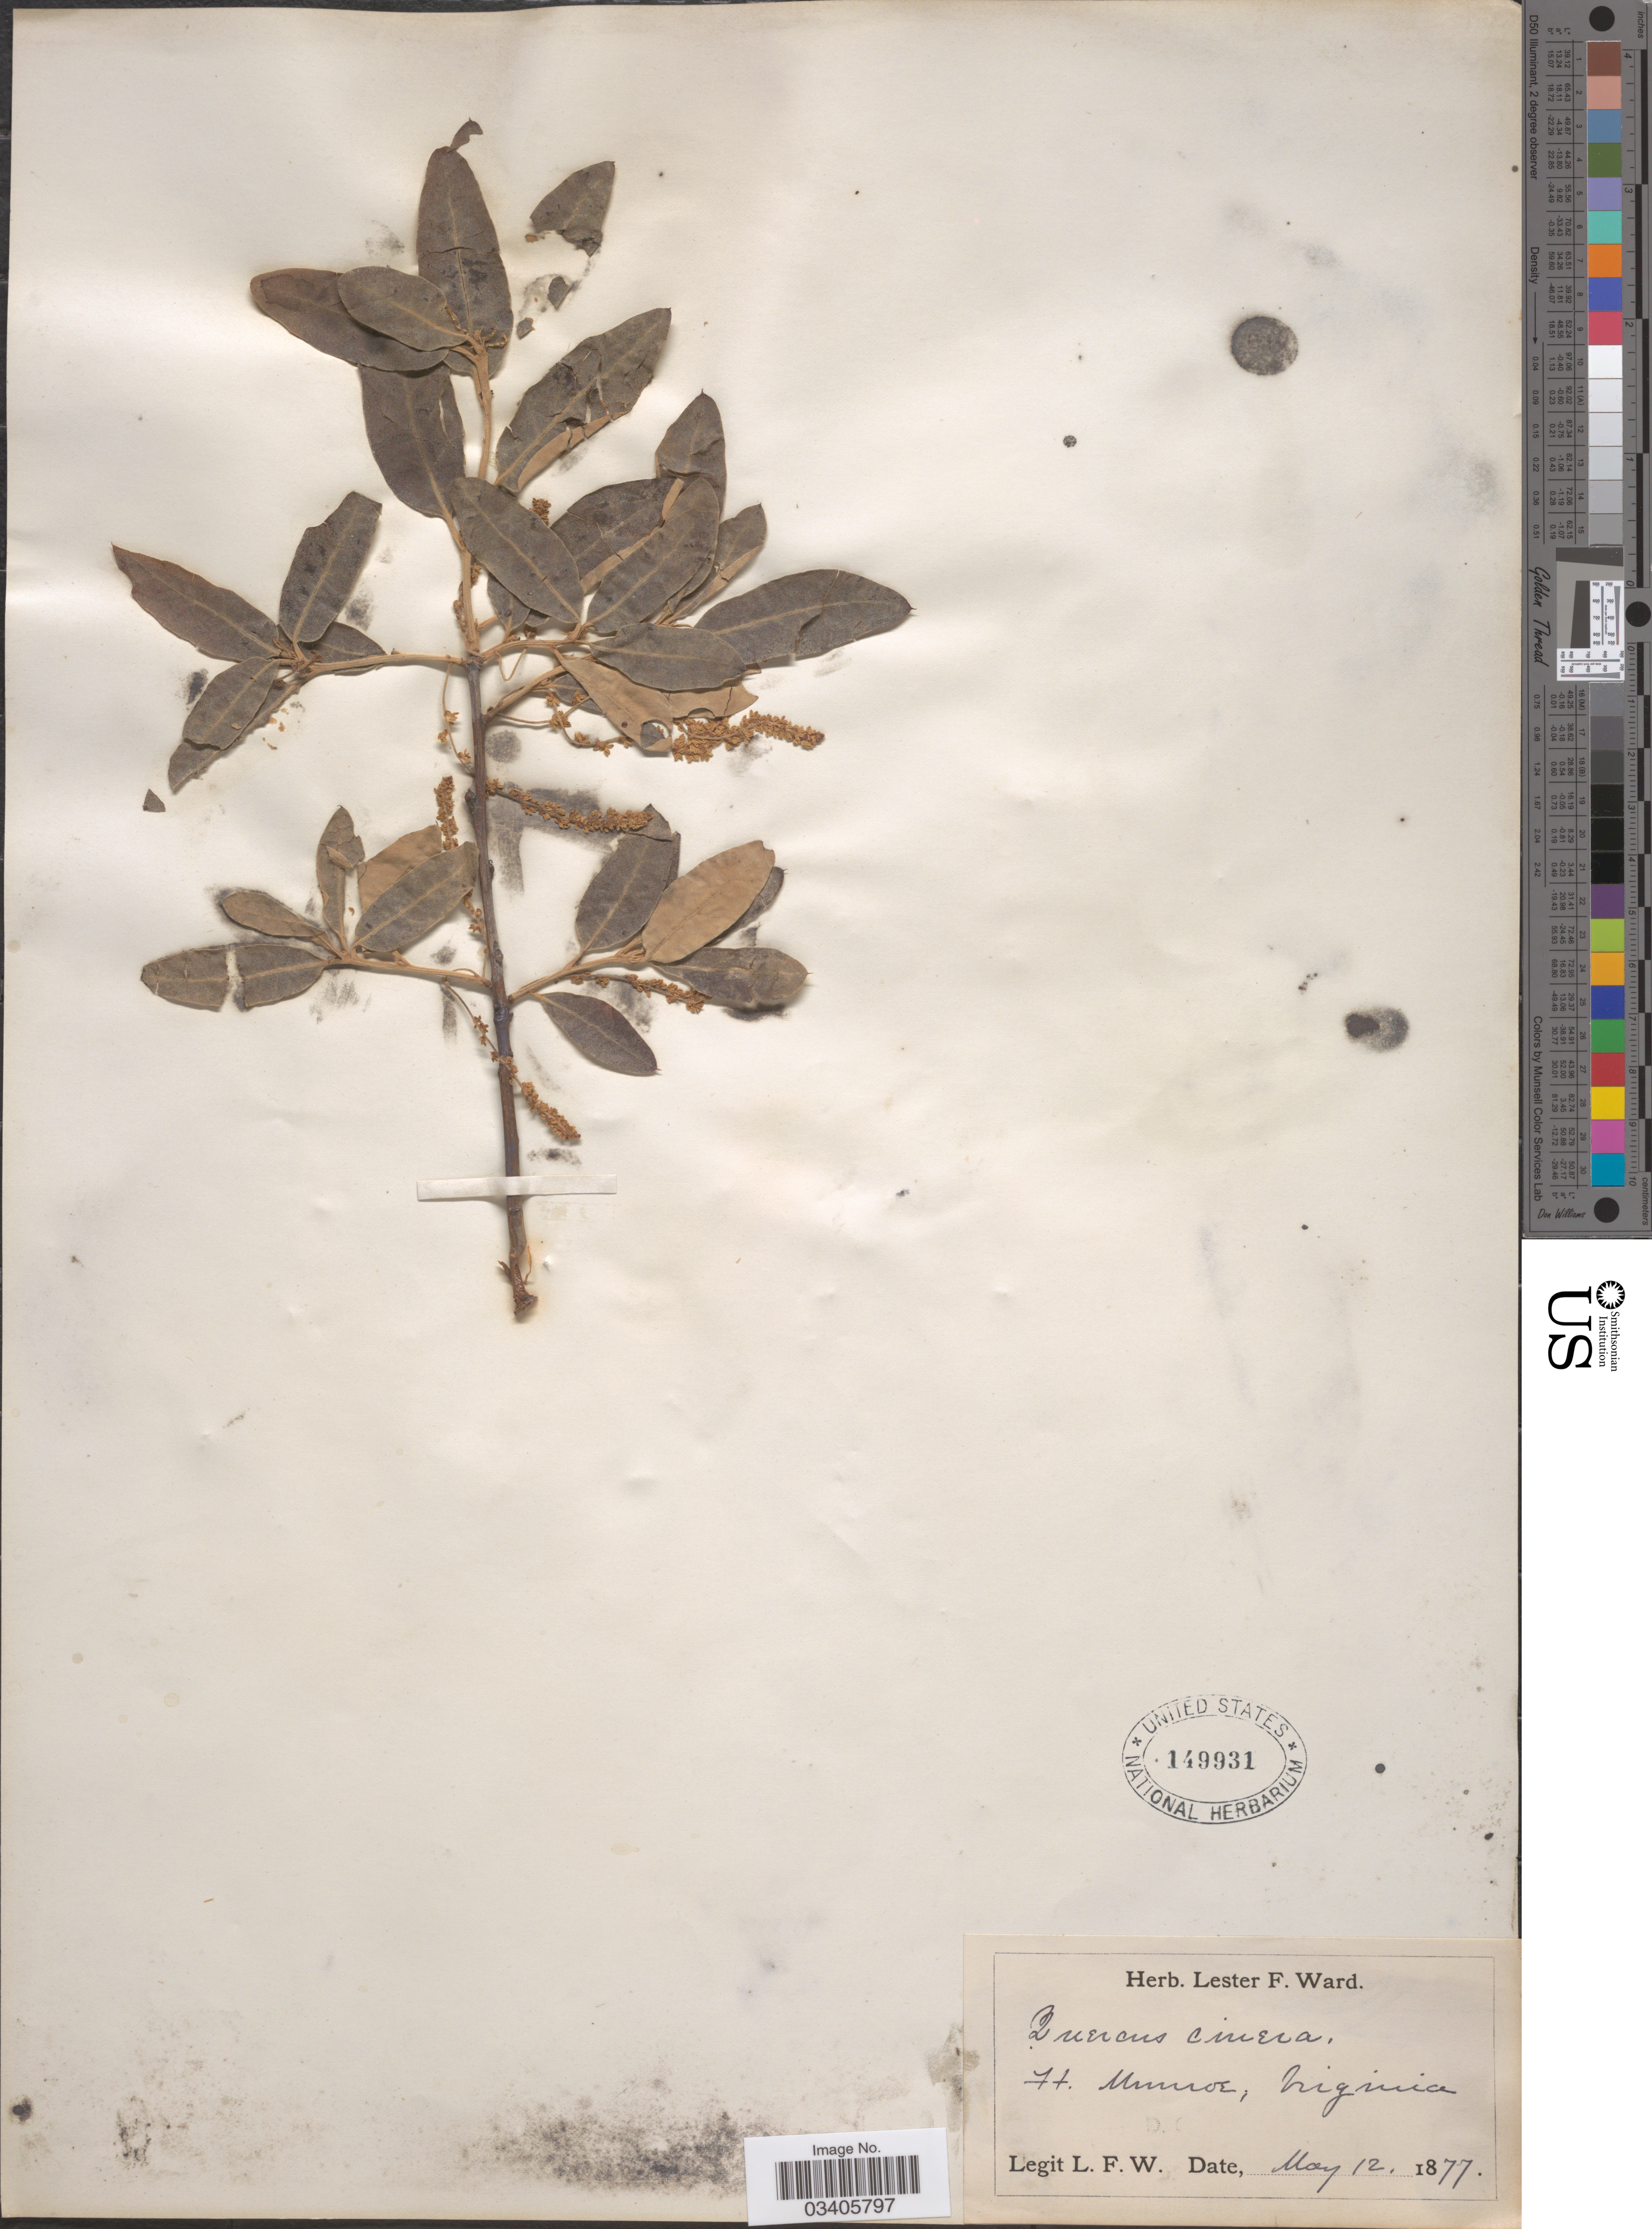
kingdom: Plantae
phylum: Tracheophyta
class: Magnoliopsida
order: Fagales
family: Fagaceae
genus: Quercus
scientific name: Quercus incana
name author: W. Bartram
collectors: L. F. Ward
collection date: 1877-05-12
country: United States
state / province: Virginia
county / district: City of Hampton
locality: Ft. Monroe.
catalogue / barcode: US 149931